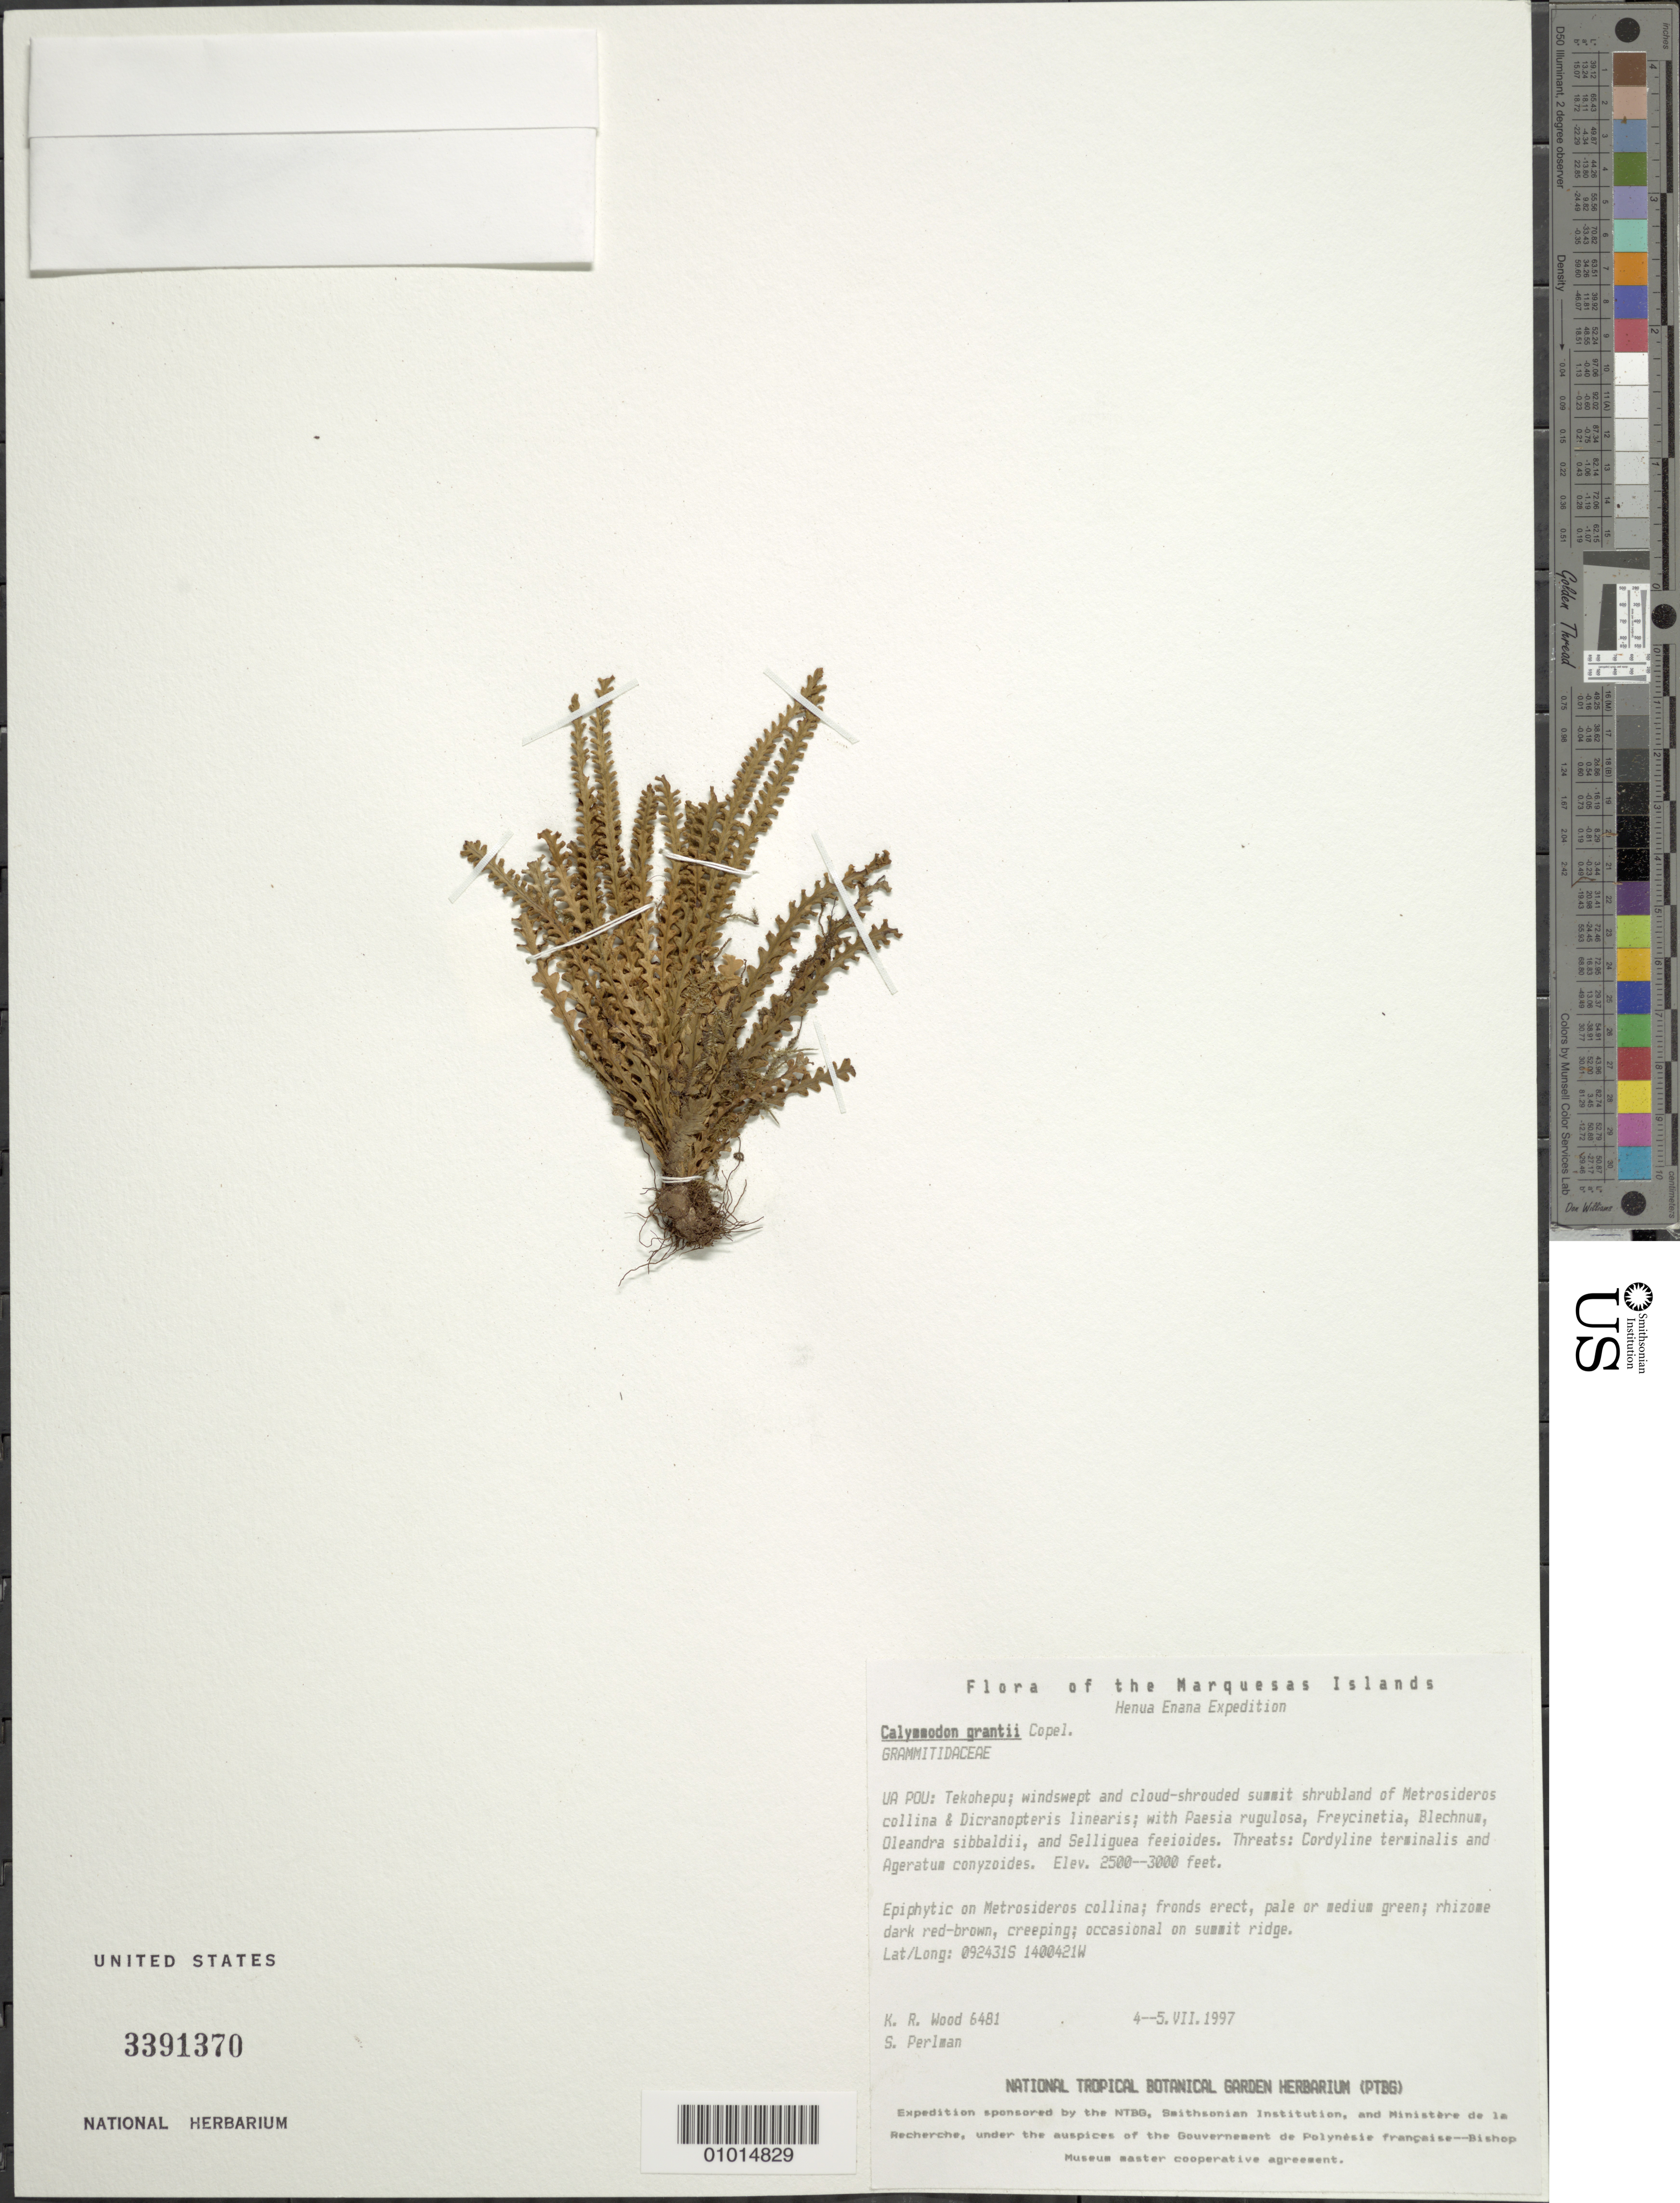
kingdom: Plantae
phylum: Tracheophyta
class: Polypodiopsida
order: Polypodiales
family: Polypodiaceae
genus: Calymmodon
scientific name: Calymmodon grantii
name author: Copel.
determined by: Lorence, David H., (PTBG), National Tropical Botanical Garden (UNITED STATES)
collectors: K. R. Wood & S. P. Perlman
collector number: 6481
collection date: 1997-07-04/1997-07-05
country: French Polynesia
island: Ua Pou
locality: Tekohepo, summit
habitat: Shrubland of Metrosideros collina-Dicranopteris linearis; windswept and cloud shrouded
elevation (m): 762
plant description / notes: Cordyline terminalis, Ageratum conyzoides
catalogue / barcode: US 3391370